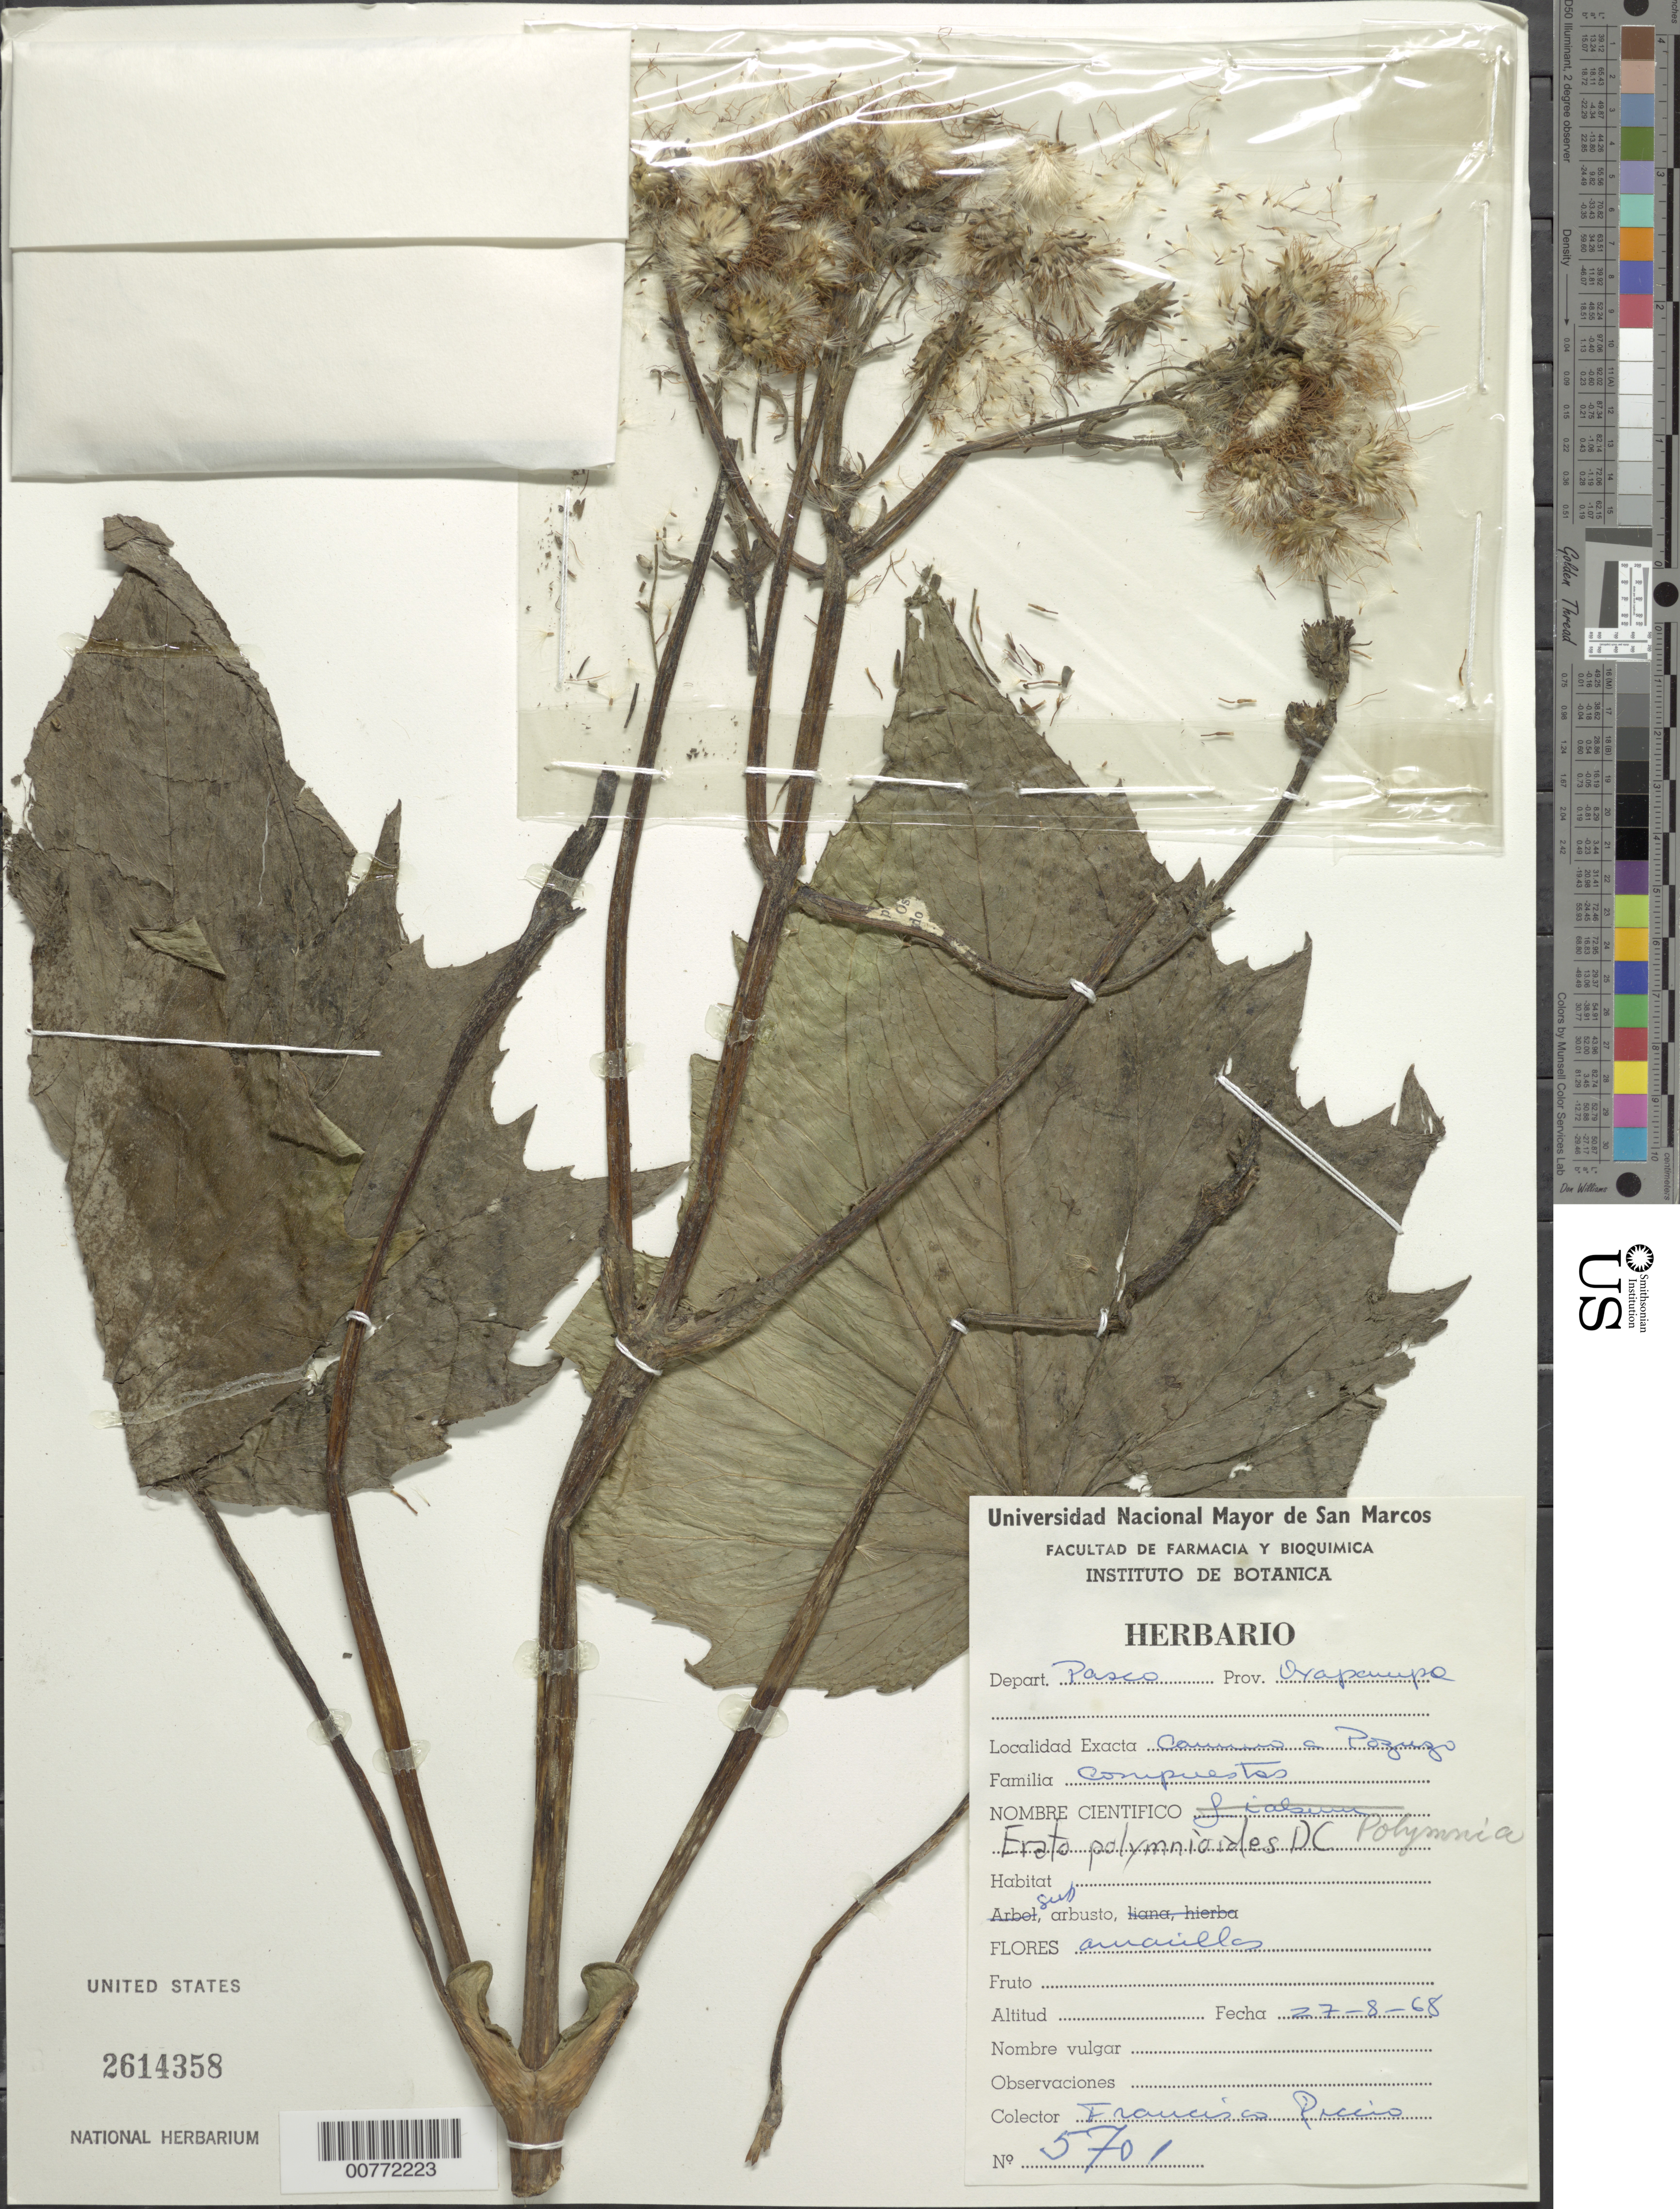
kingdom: Plantae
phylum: Tracheophyta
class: Magnoliopsida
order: Asterales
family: Asteraceae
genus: Erato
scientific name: Erato polymnioides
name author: DC.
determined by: Robinson, Harold E., (US)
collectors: F. Riccio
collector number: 5701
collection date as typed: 27 August 1968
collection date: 1968-08-27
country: Peru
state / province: Pasco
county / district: Oxapampa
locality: Camino a Pozuzo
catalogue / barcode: US 2614358